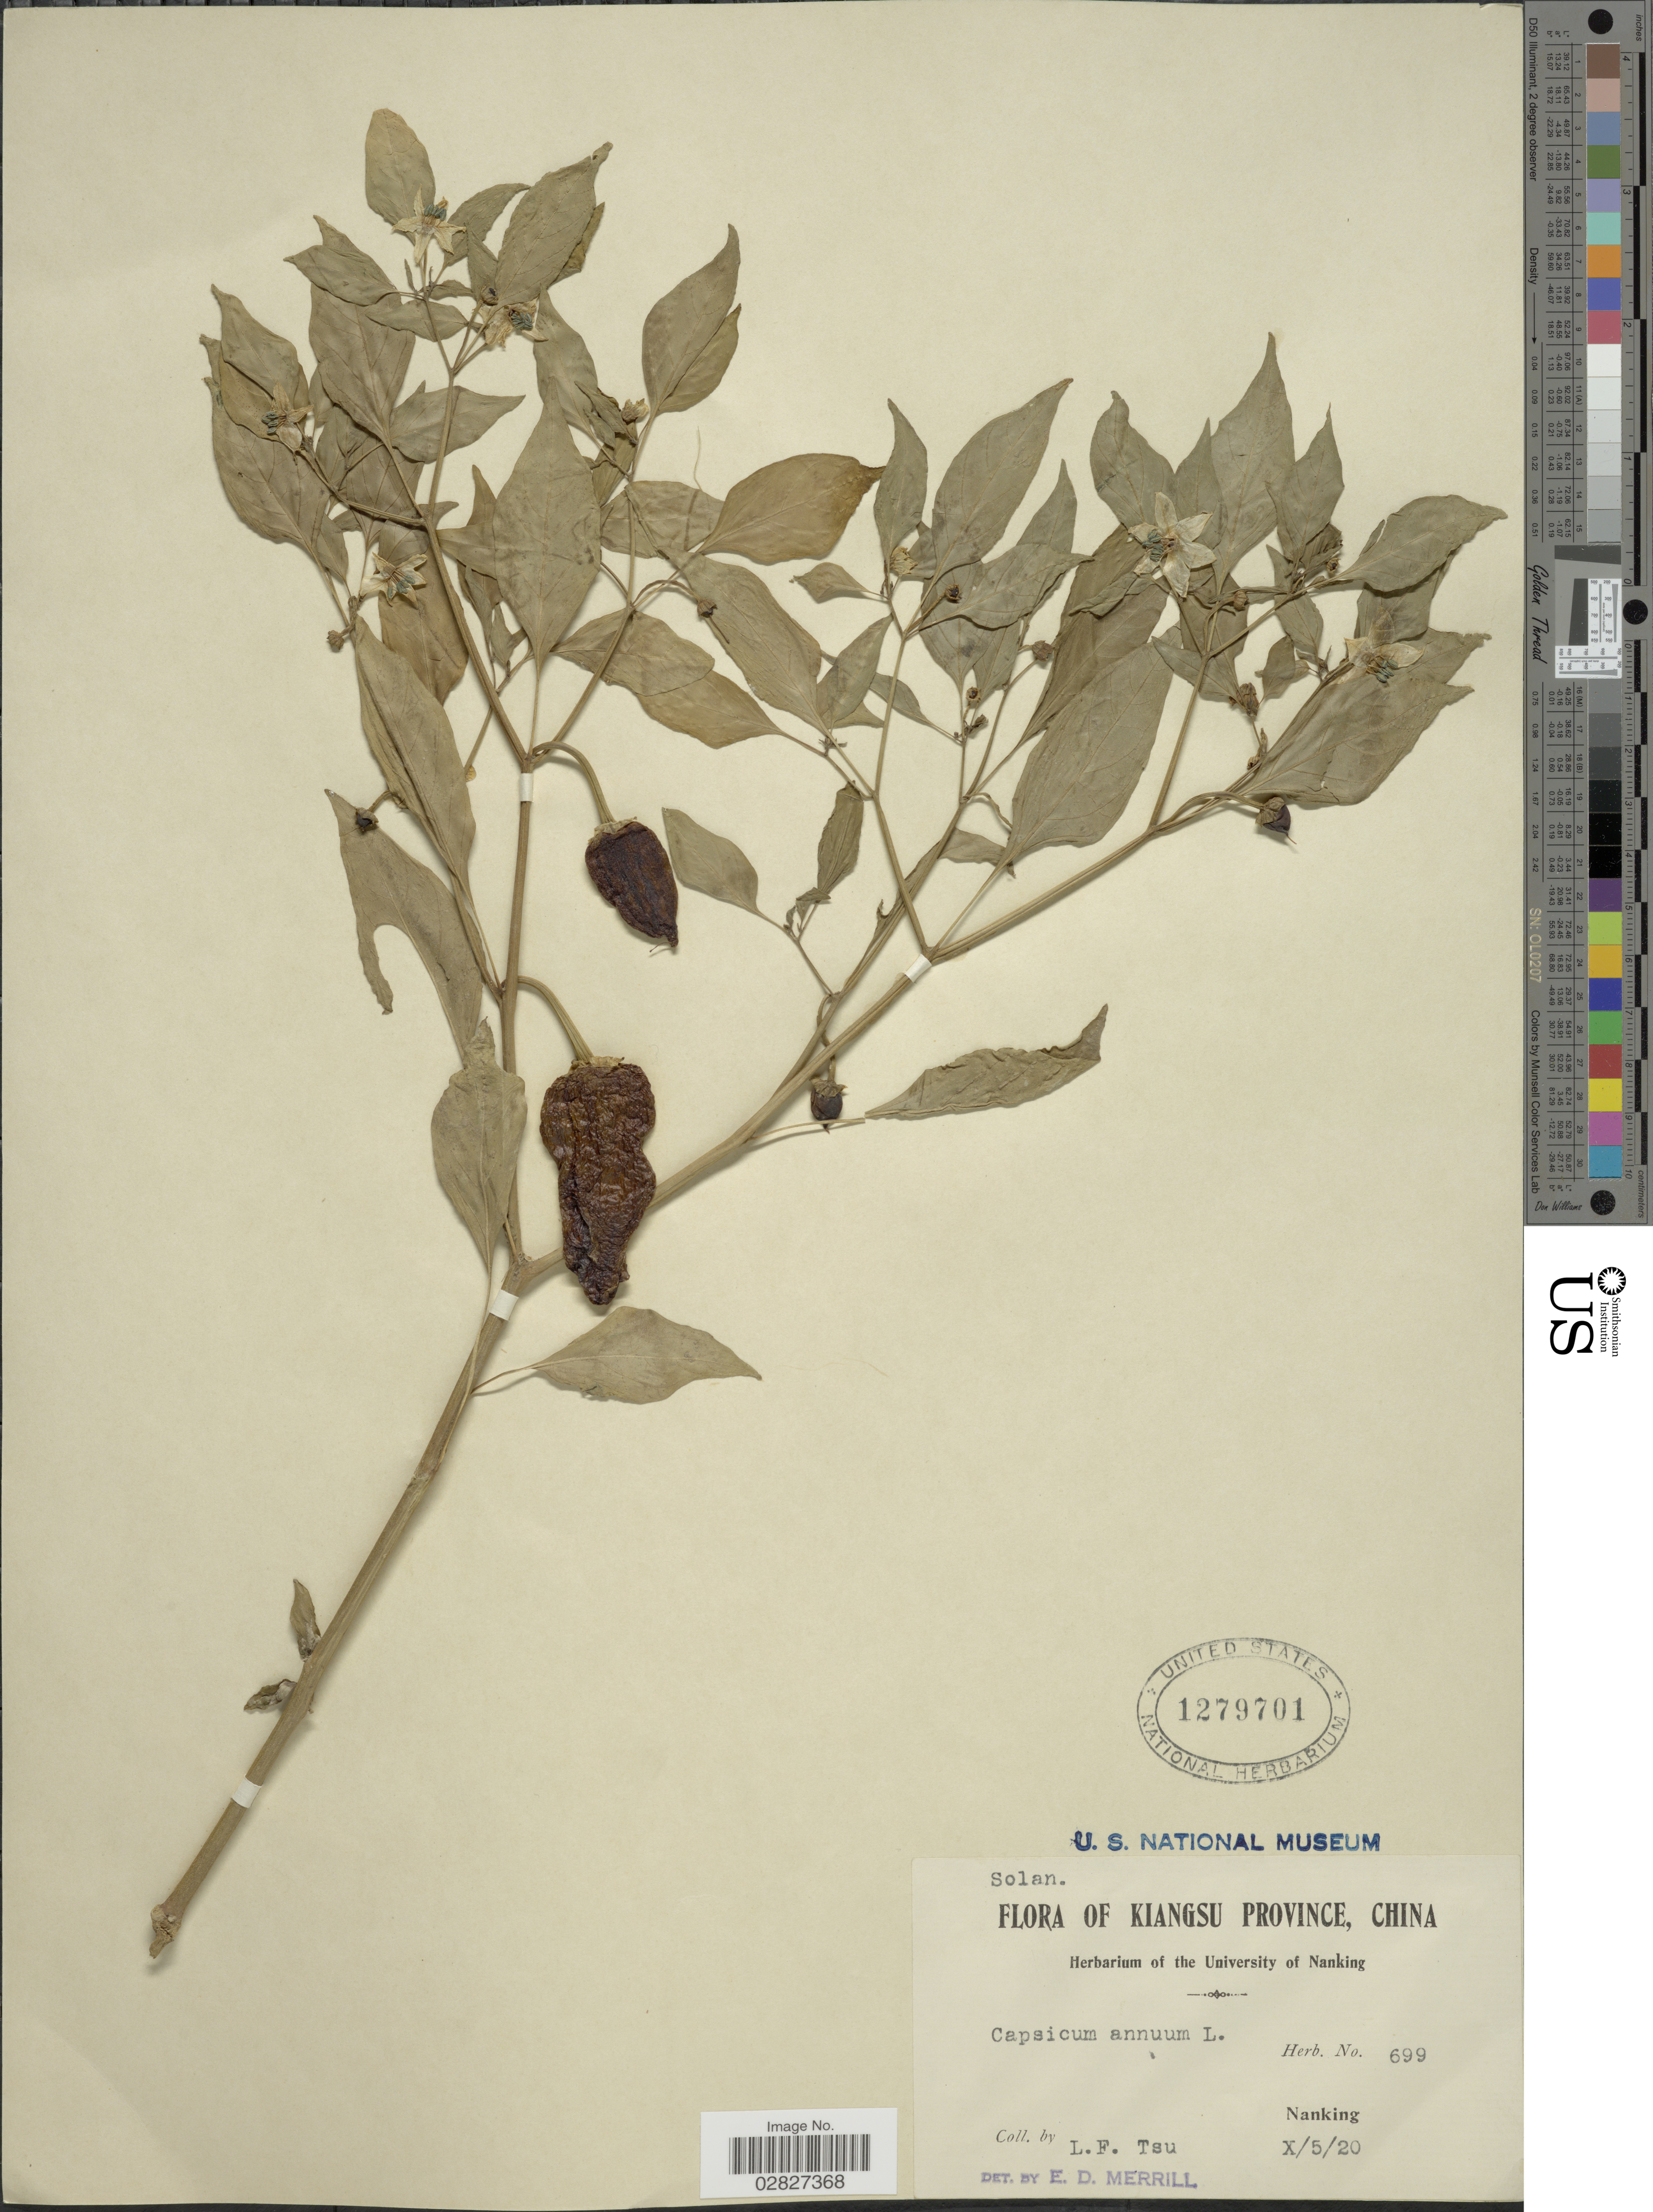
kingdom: Plantae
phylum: Tracheophyta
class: Magnoliopsida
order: Solanales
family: Solanaceae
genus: Capsicum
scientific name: Capsicum annuum 'Habanero'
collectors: L. Tsu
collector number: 699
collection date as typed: Transcribed d/m/y: 5/10/20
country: China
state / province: Jiangsu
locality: Kiansu Province. Nanking.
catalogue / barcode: US 1279701